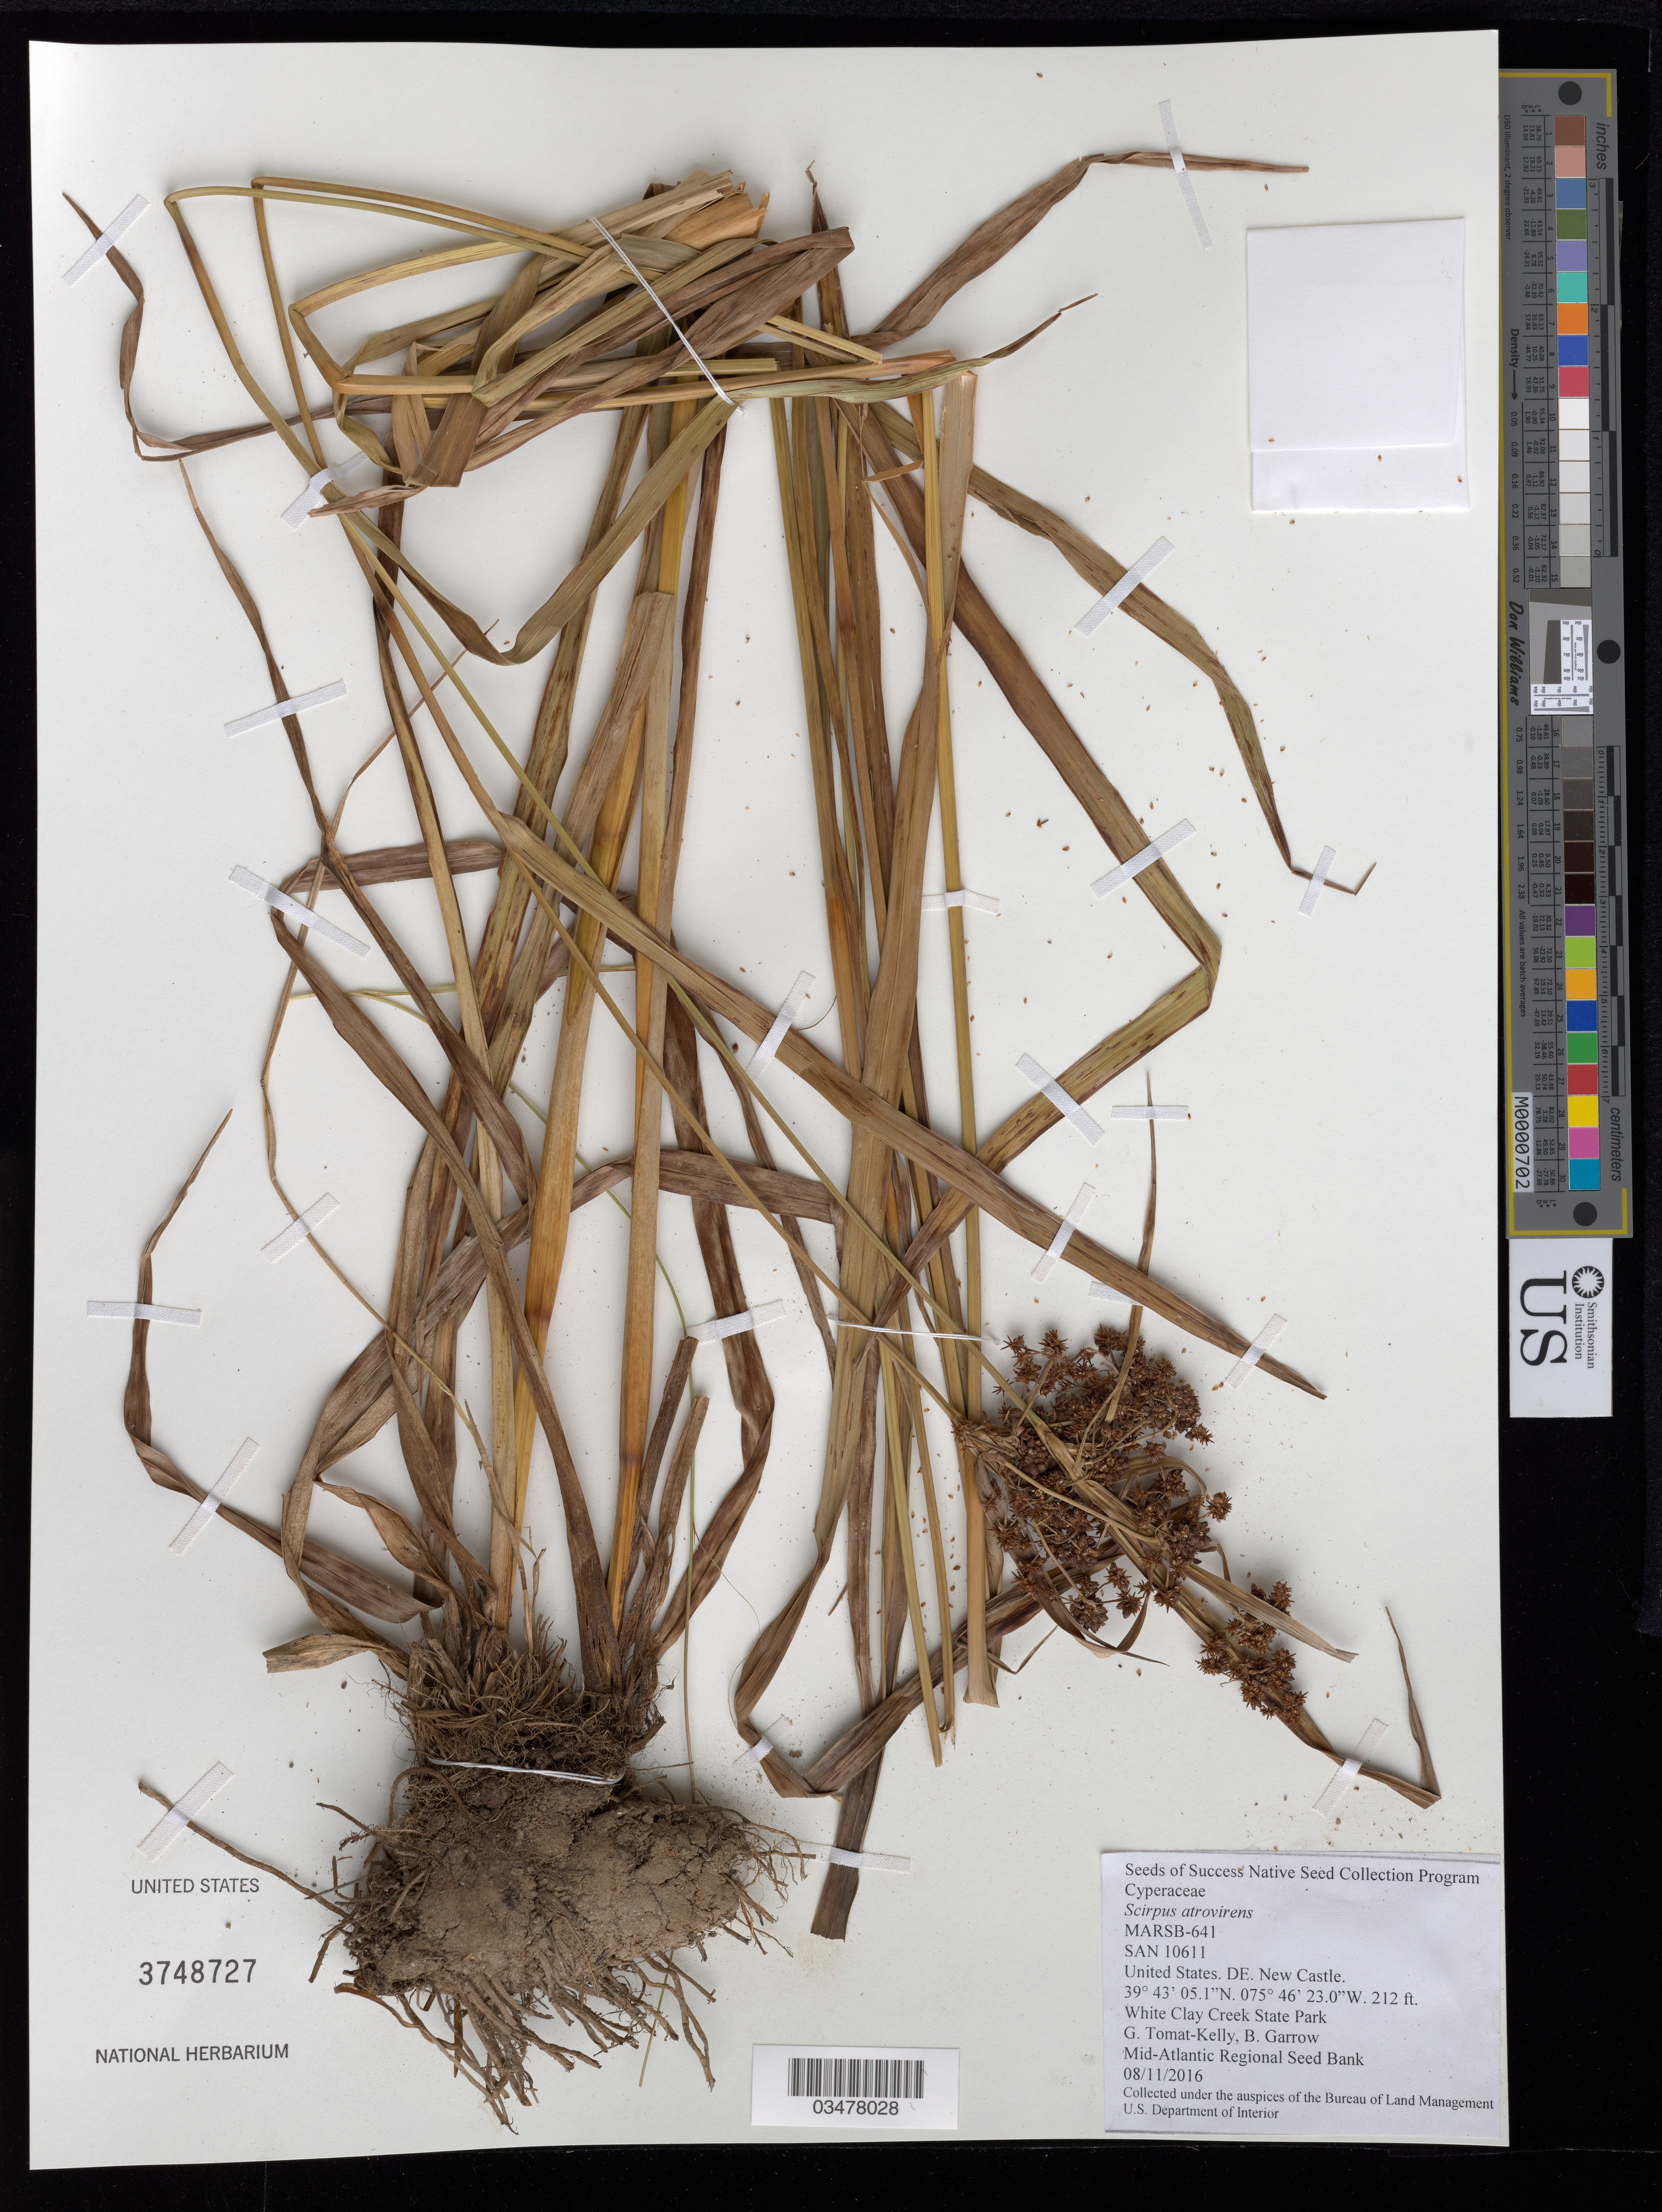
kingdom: Plantae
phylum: Tracheophyta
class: Liliopsida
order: Poales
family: Cyperaceae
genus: Scirpus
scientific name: Scirpus atrovirens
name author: Willd.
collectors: G. Tomat-Kelly & B. Garrow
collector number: MARSB-641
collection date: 2016-08-11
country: United States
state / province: Delaware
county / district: New Castle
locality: White Clay Creek State park, Paved road by house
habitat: meadow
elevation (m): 65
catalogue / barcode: US 3748727